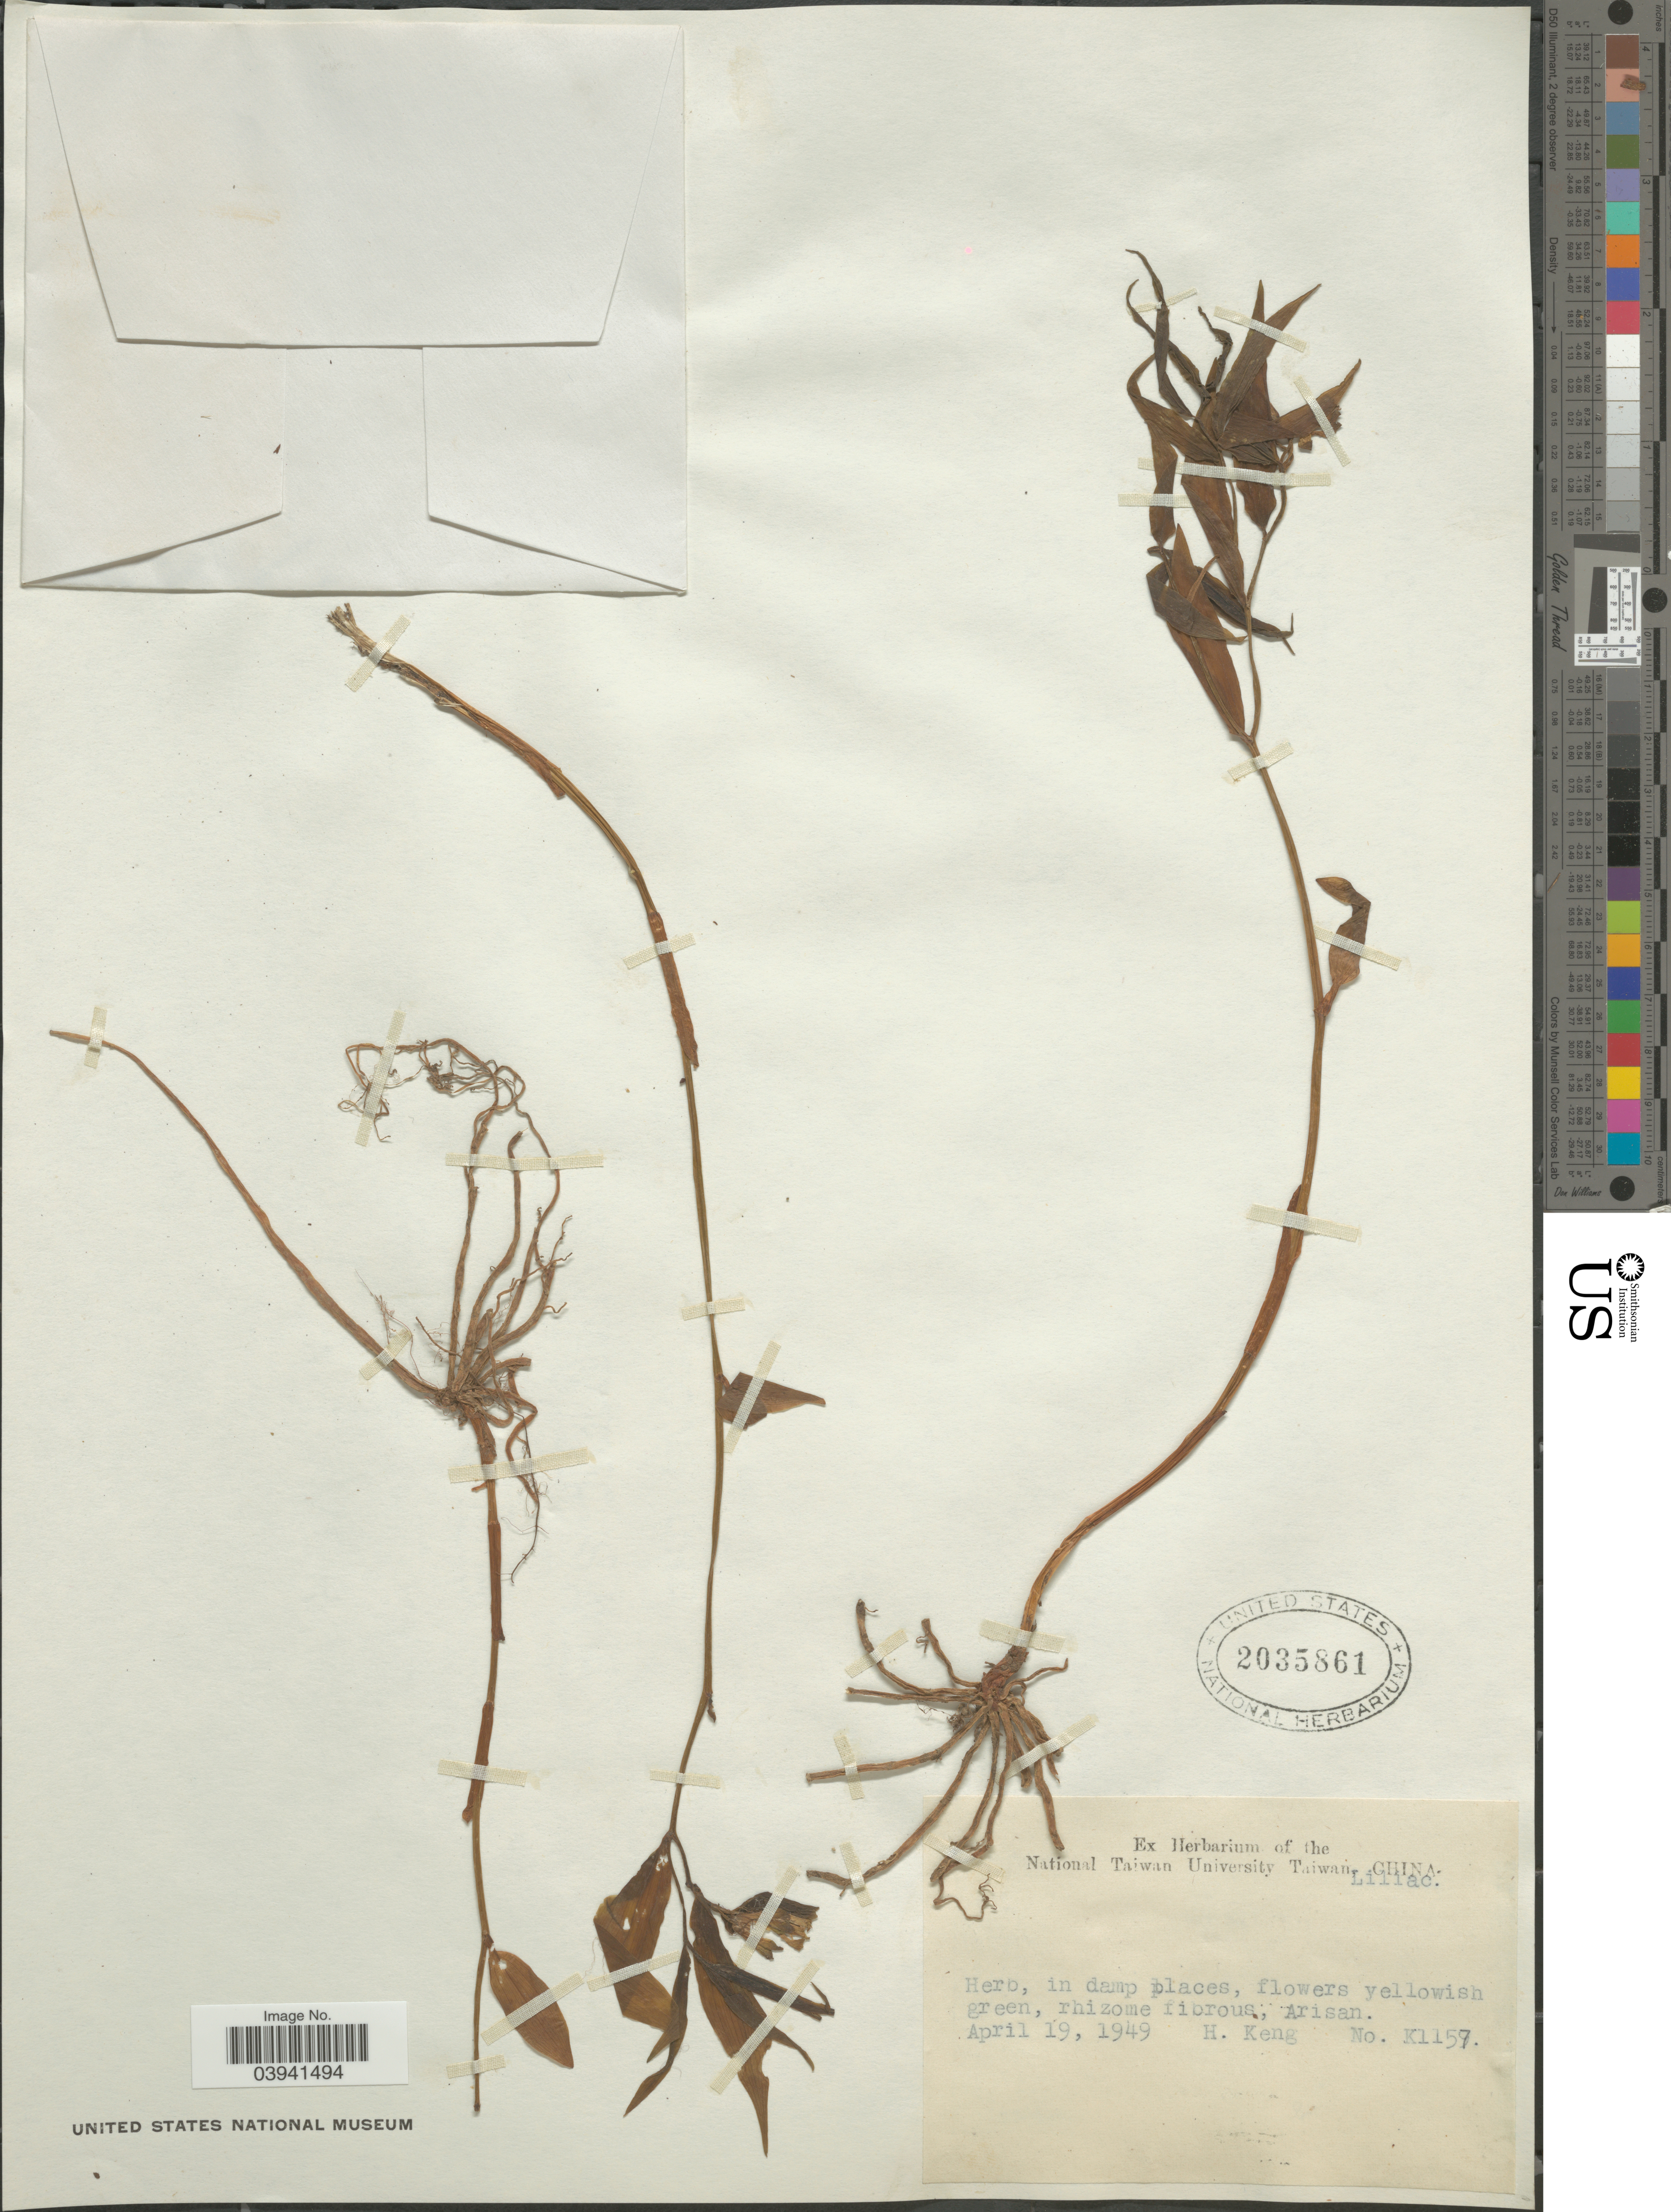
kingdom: Plantae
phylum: Tracheophyta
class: Liliopsida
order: Liliales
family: Liliaceae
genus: Tricyrtis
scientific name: Tricyrtis sp.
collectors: H. Keng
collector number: K1157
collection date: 1949-04-19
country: China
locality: Arisan.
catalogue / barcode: US 2035861